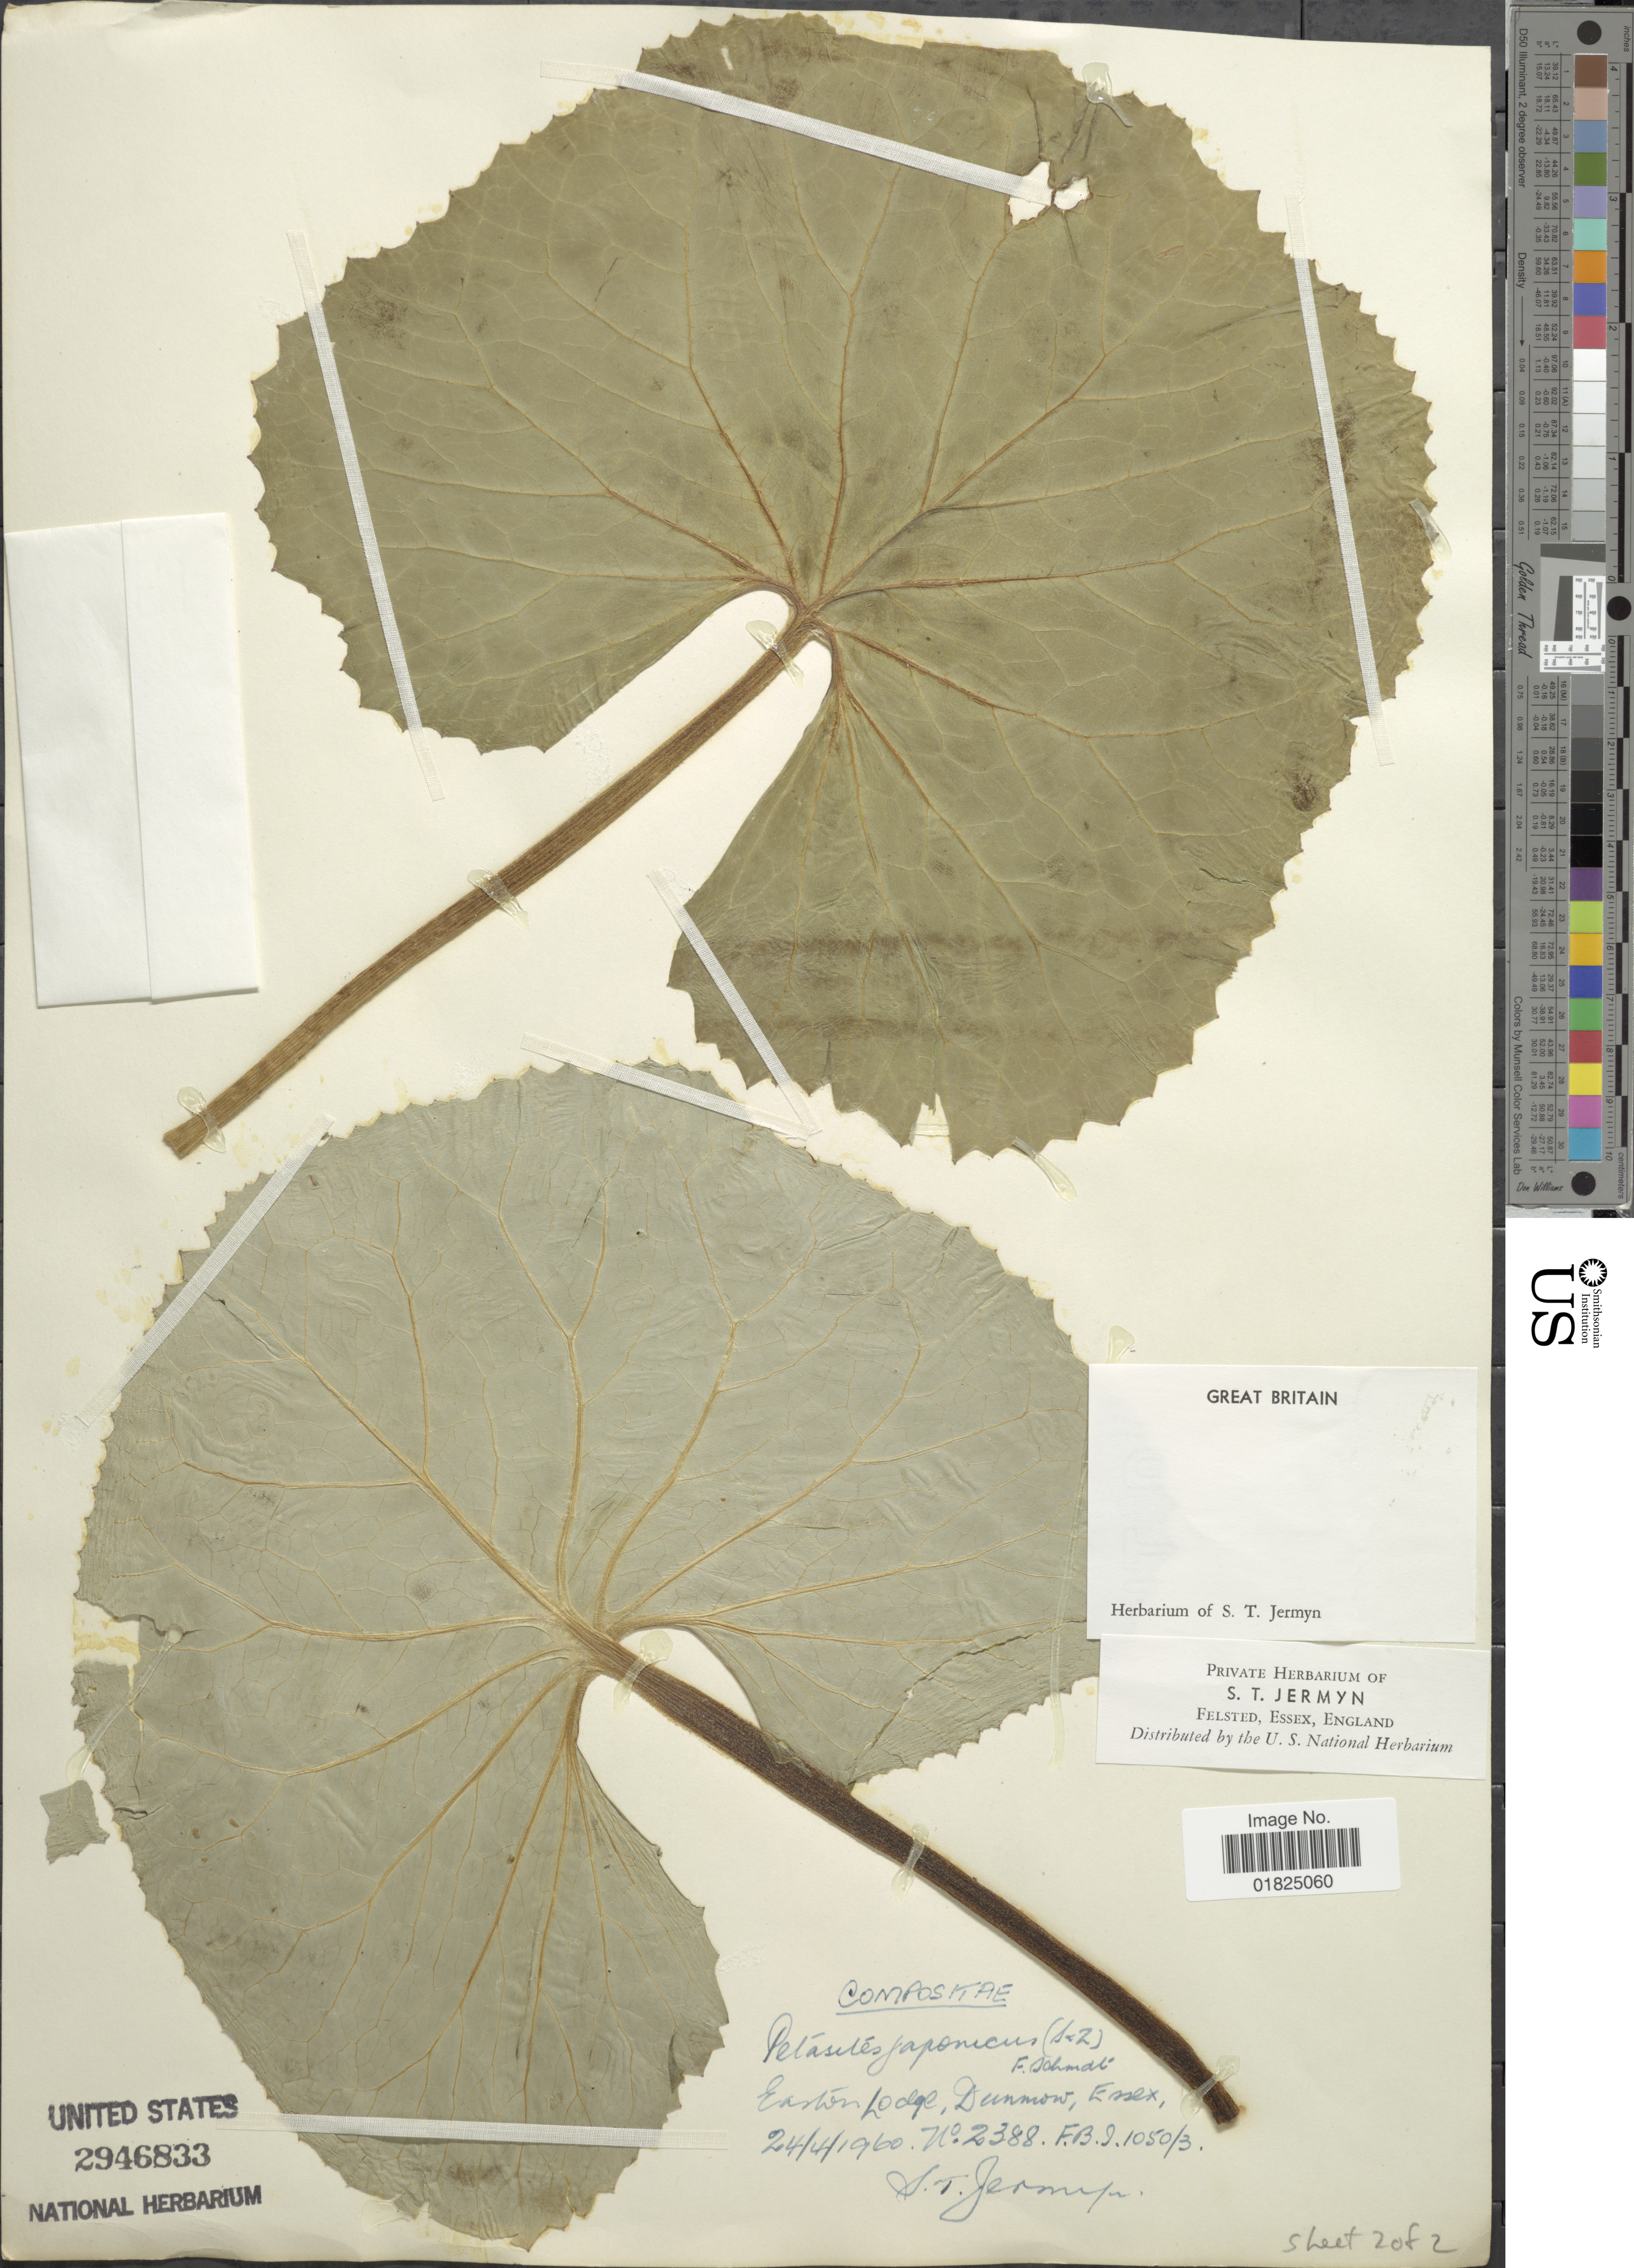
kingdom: Plantae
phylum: Tracheophyta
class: Magnoliopsida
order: Asterales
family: Asteraceae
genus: Petasites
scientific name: Petasites japonicus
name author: (Siebold & Zucc.) Maxim.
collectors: S. Jermyn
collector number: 2388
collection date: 1960-04-24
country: United Kingdom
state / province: England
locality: Great Britain, Easton Lodge, Dunmow, Essex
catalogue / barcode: US 2946833